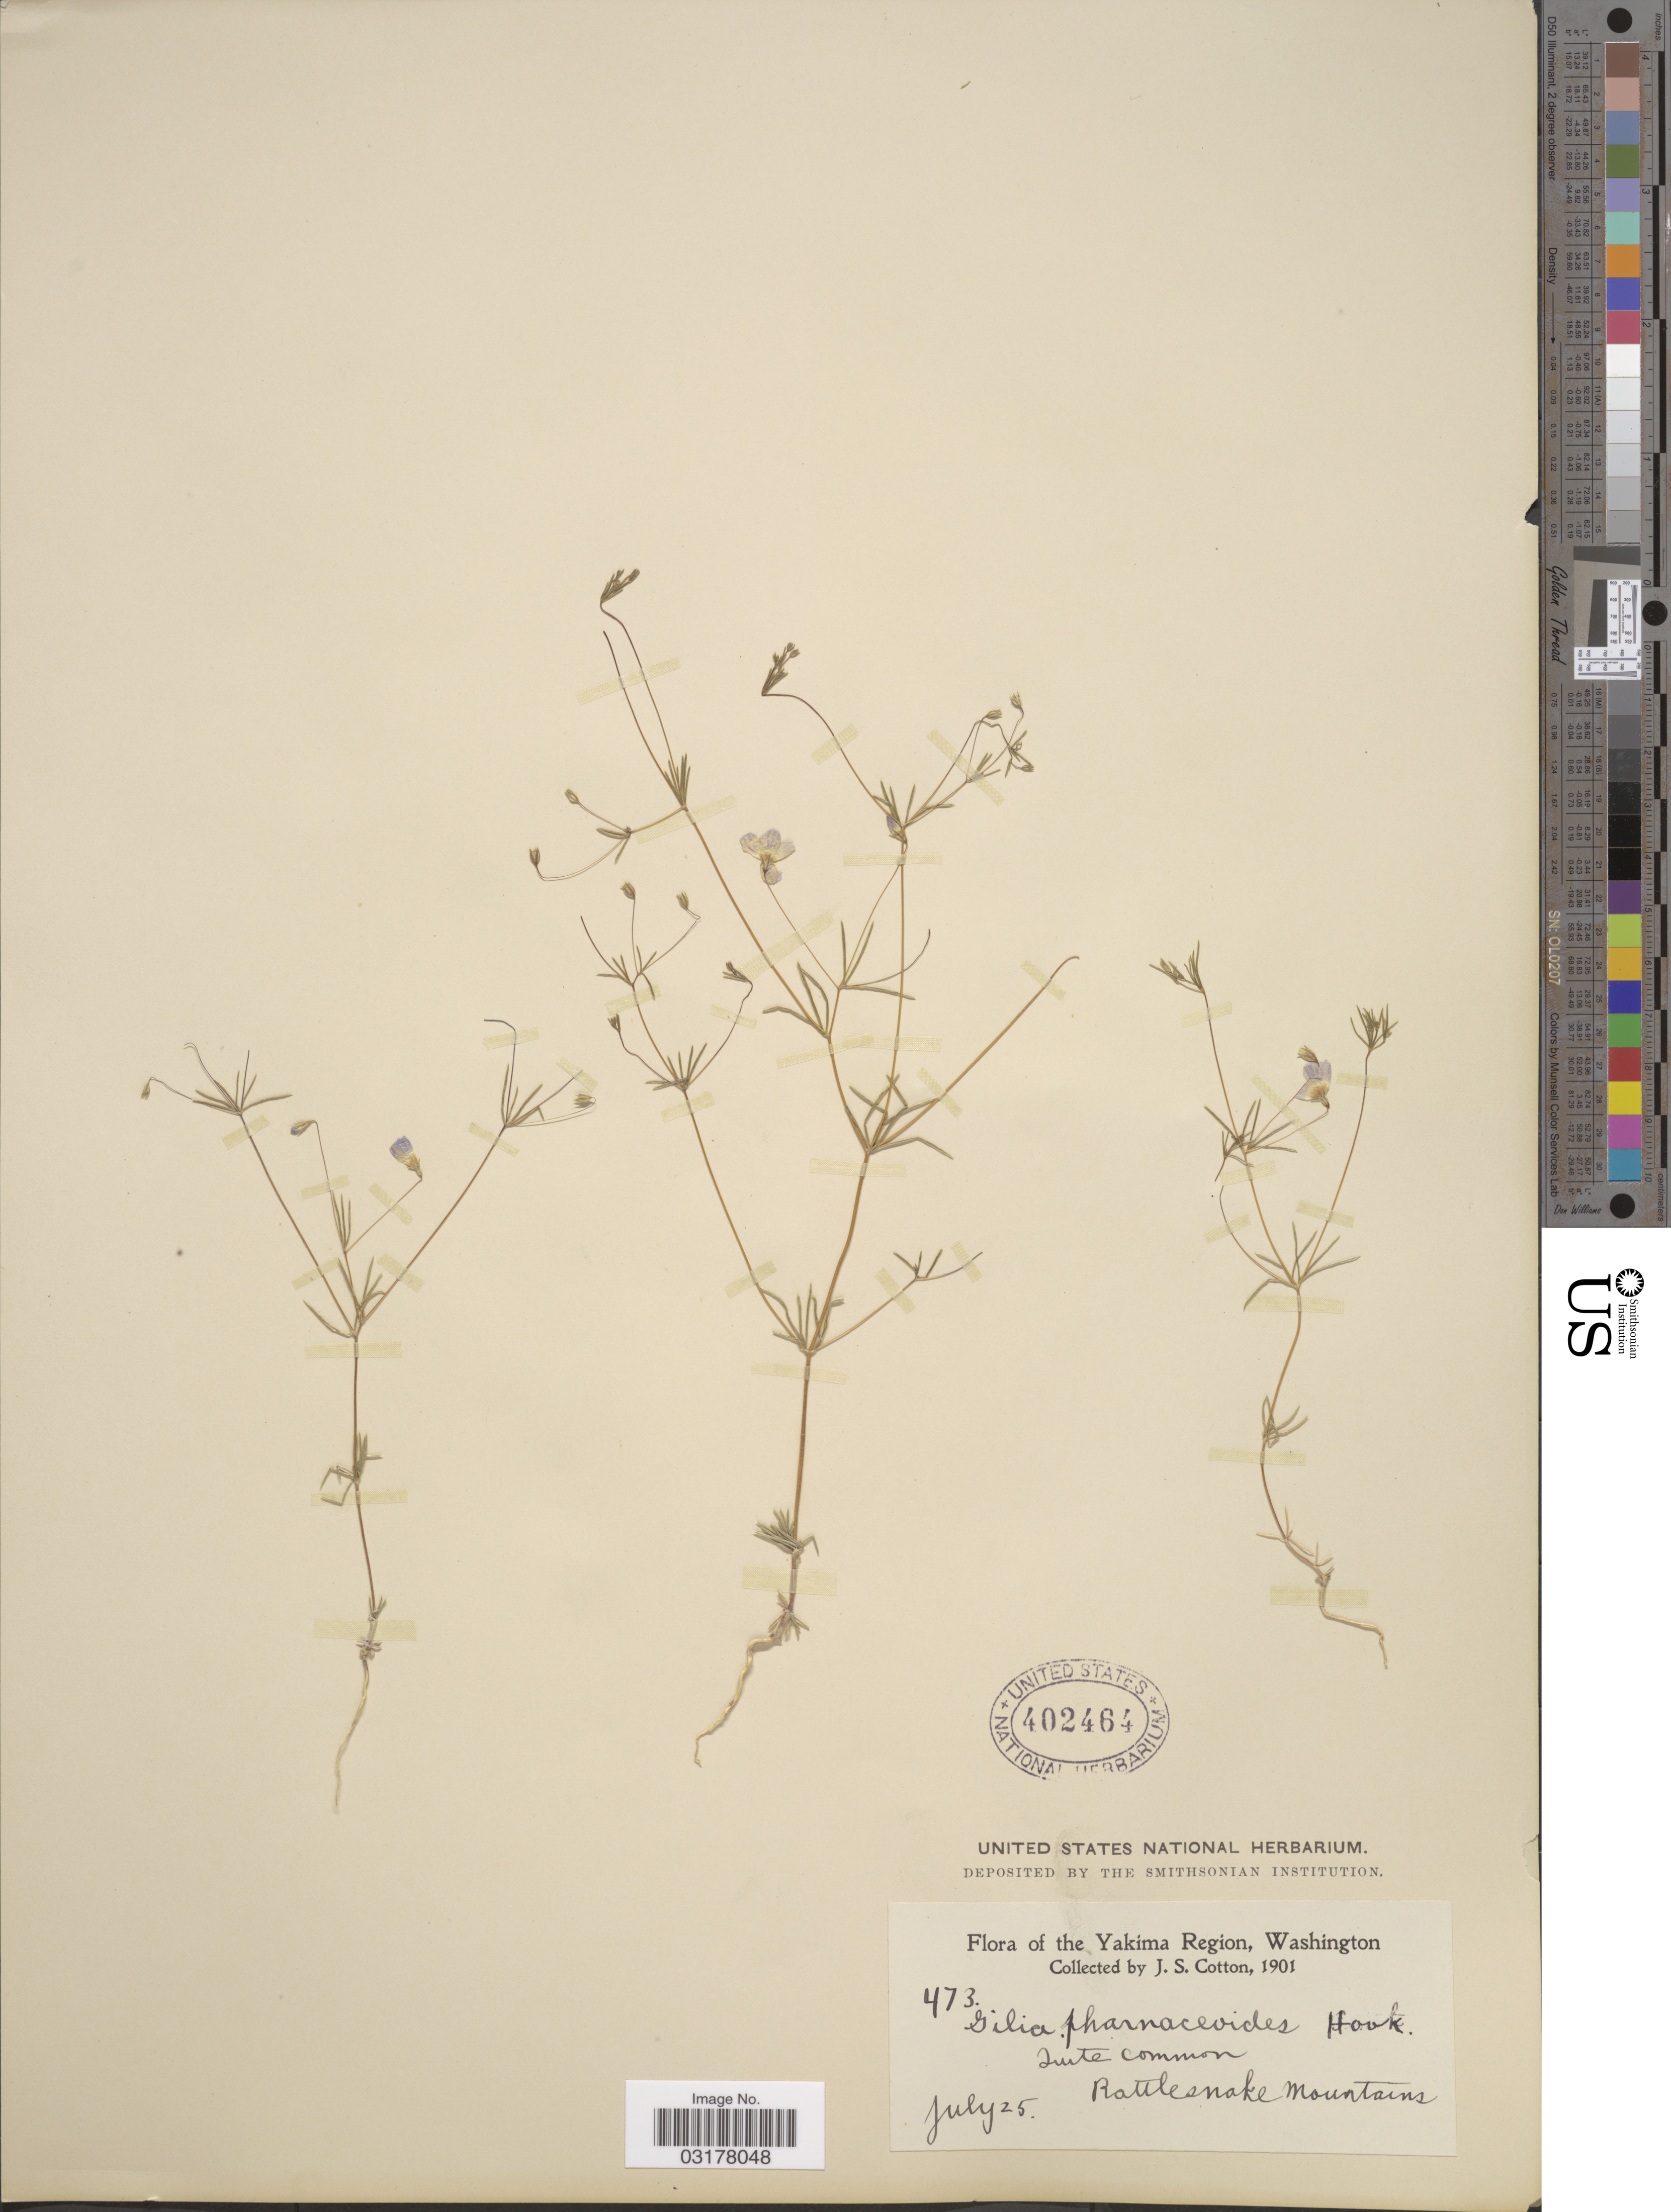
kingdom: Plantae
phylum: Tracheophyta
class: Magnoliopsida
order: Ericales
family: Polemoniaceae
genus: Leptosiphon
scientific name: Leptosiphon liniflorus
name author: (Benth.) J.M. Porter & L.A. Johnson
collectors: J. S. Cotton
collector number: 473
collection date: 1901-07-25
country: United States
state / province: Washington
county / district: Yakima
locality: Yakima Region, Rattlesnake Mountains.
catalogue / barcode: US 402464